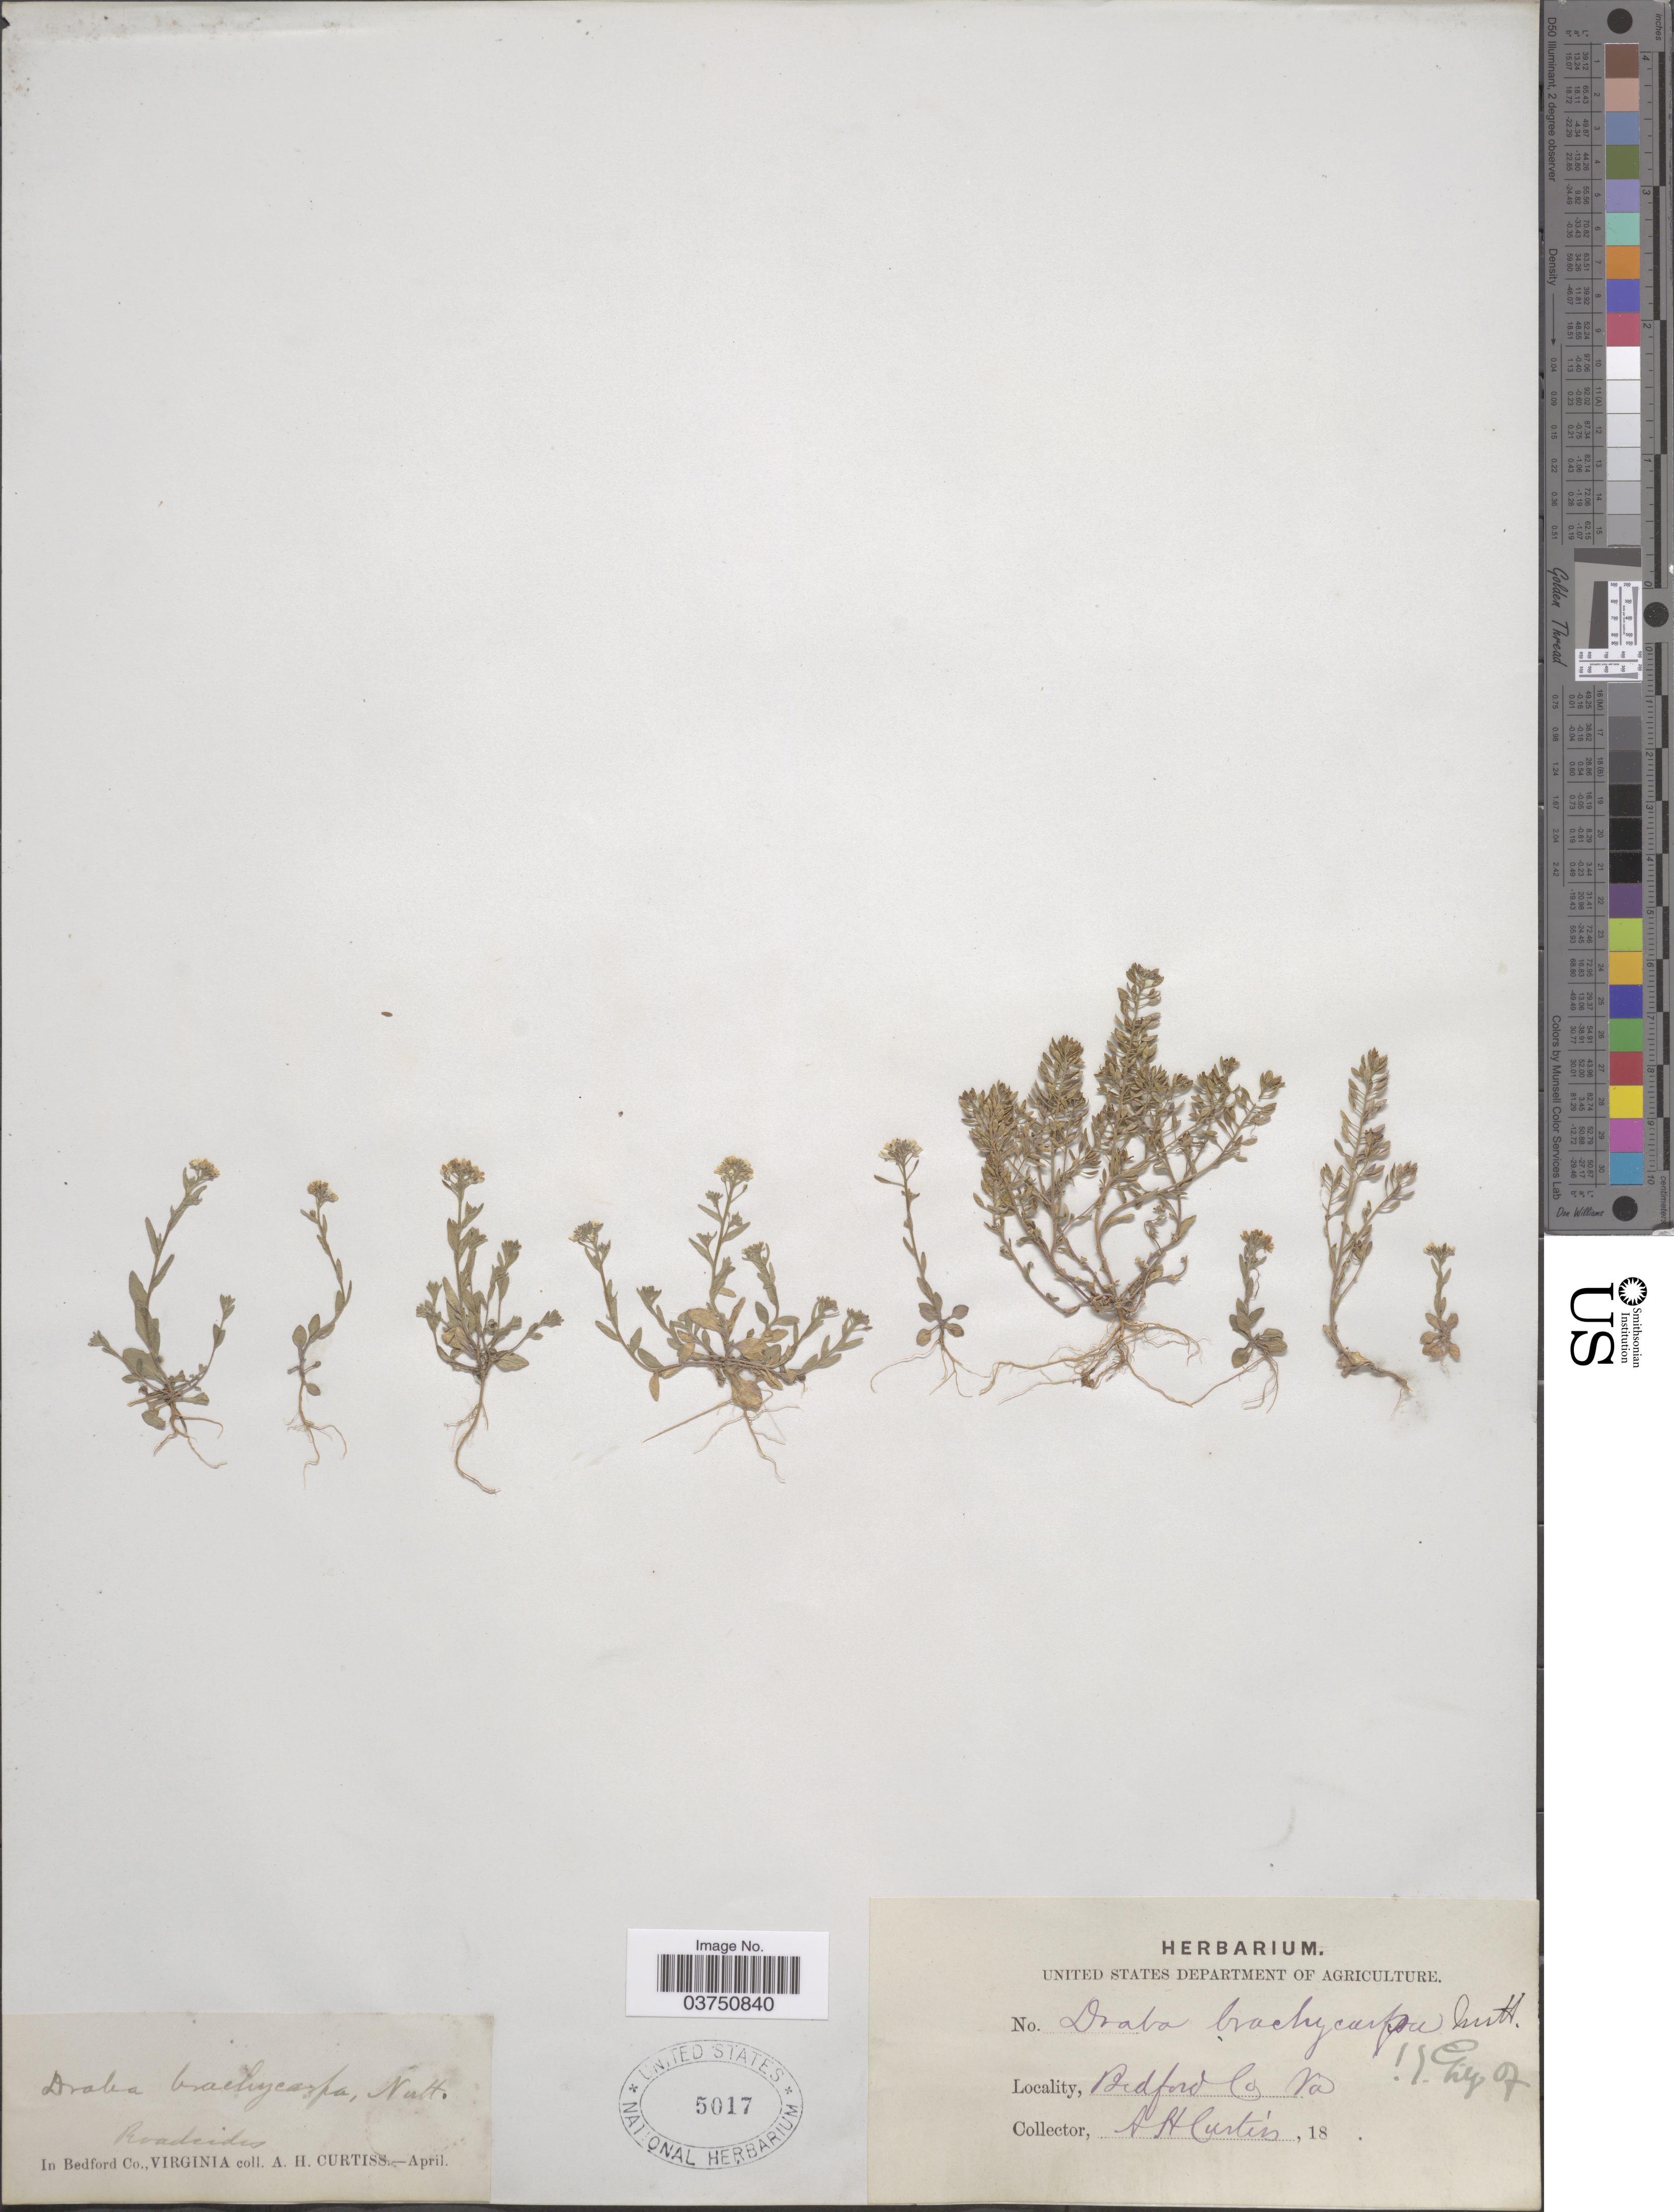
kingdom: Plantae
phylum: Tracheophyta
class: Magnoliopsida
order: Brassicales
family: Brassicaceae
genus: Draba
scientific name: Draba brachycarpa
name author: (Nutt.) Torr. & A. Gray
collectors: A. H. Curtiss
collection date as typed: April 18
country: United States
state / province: Virginia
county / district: Bedford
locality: In Bedford Co.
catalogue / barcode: US 5017